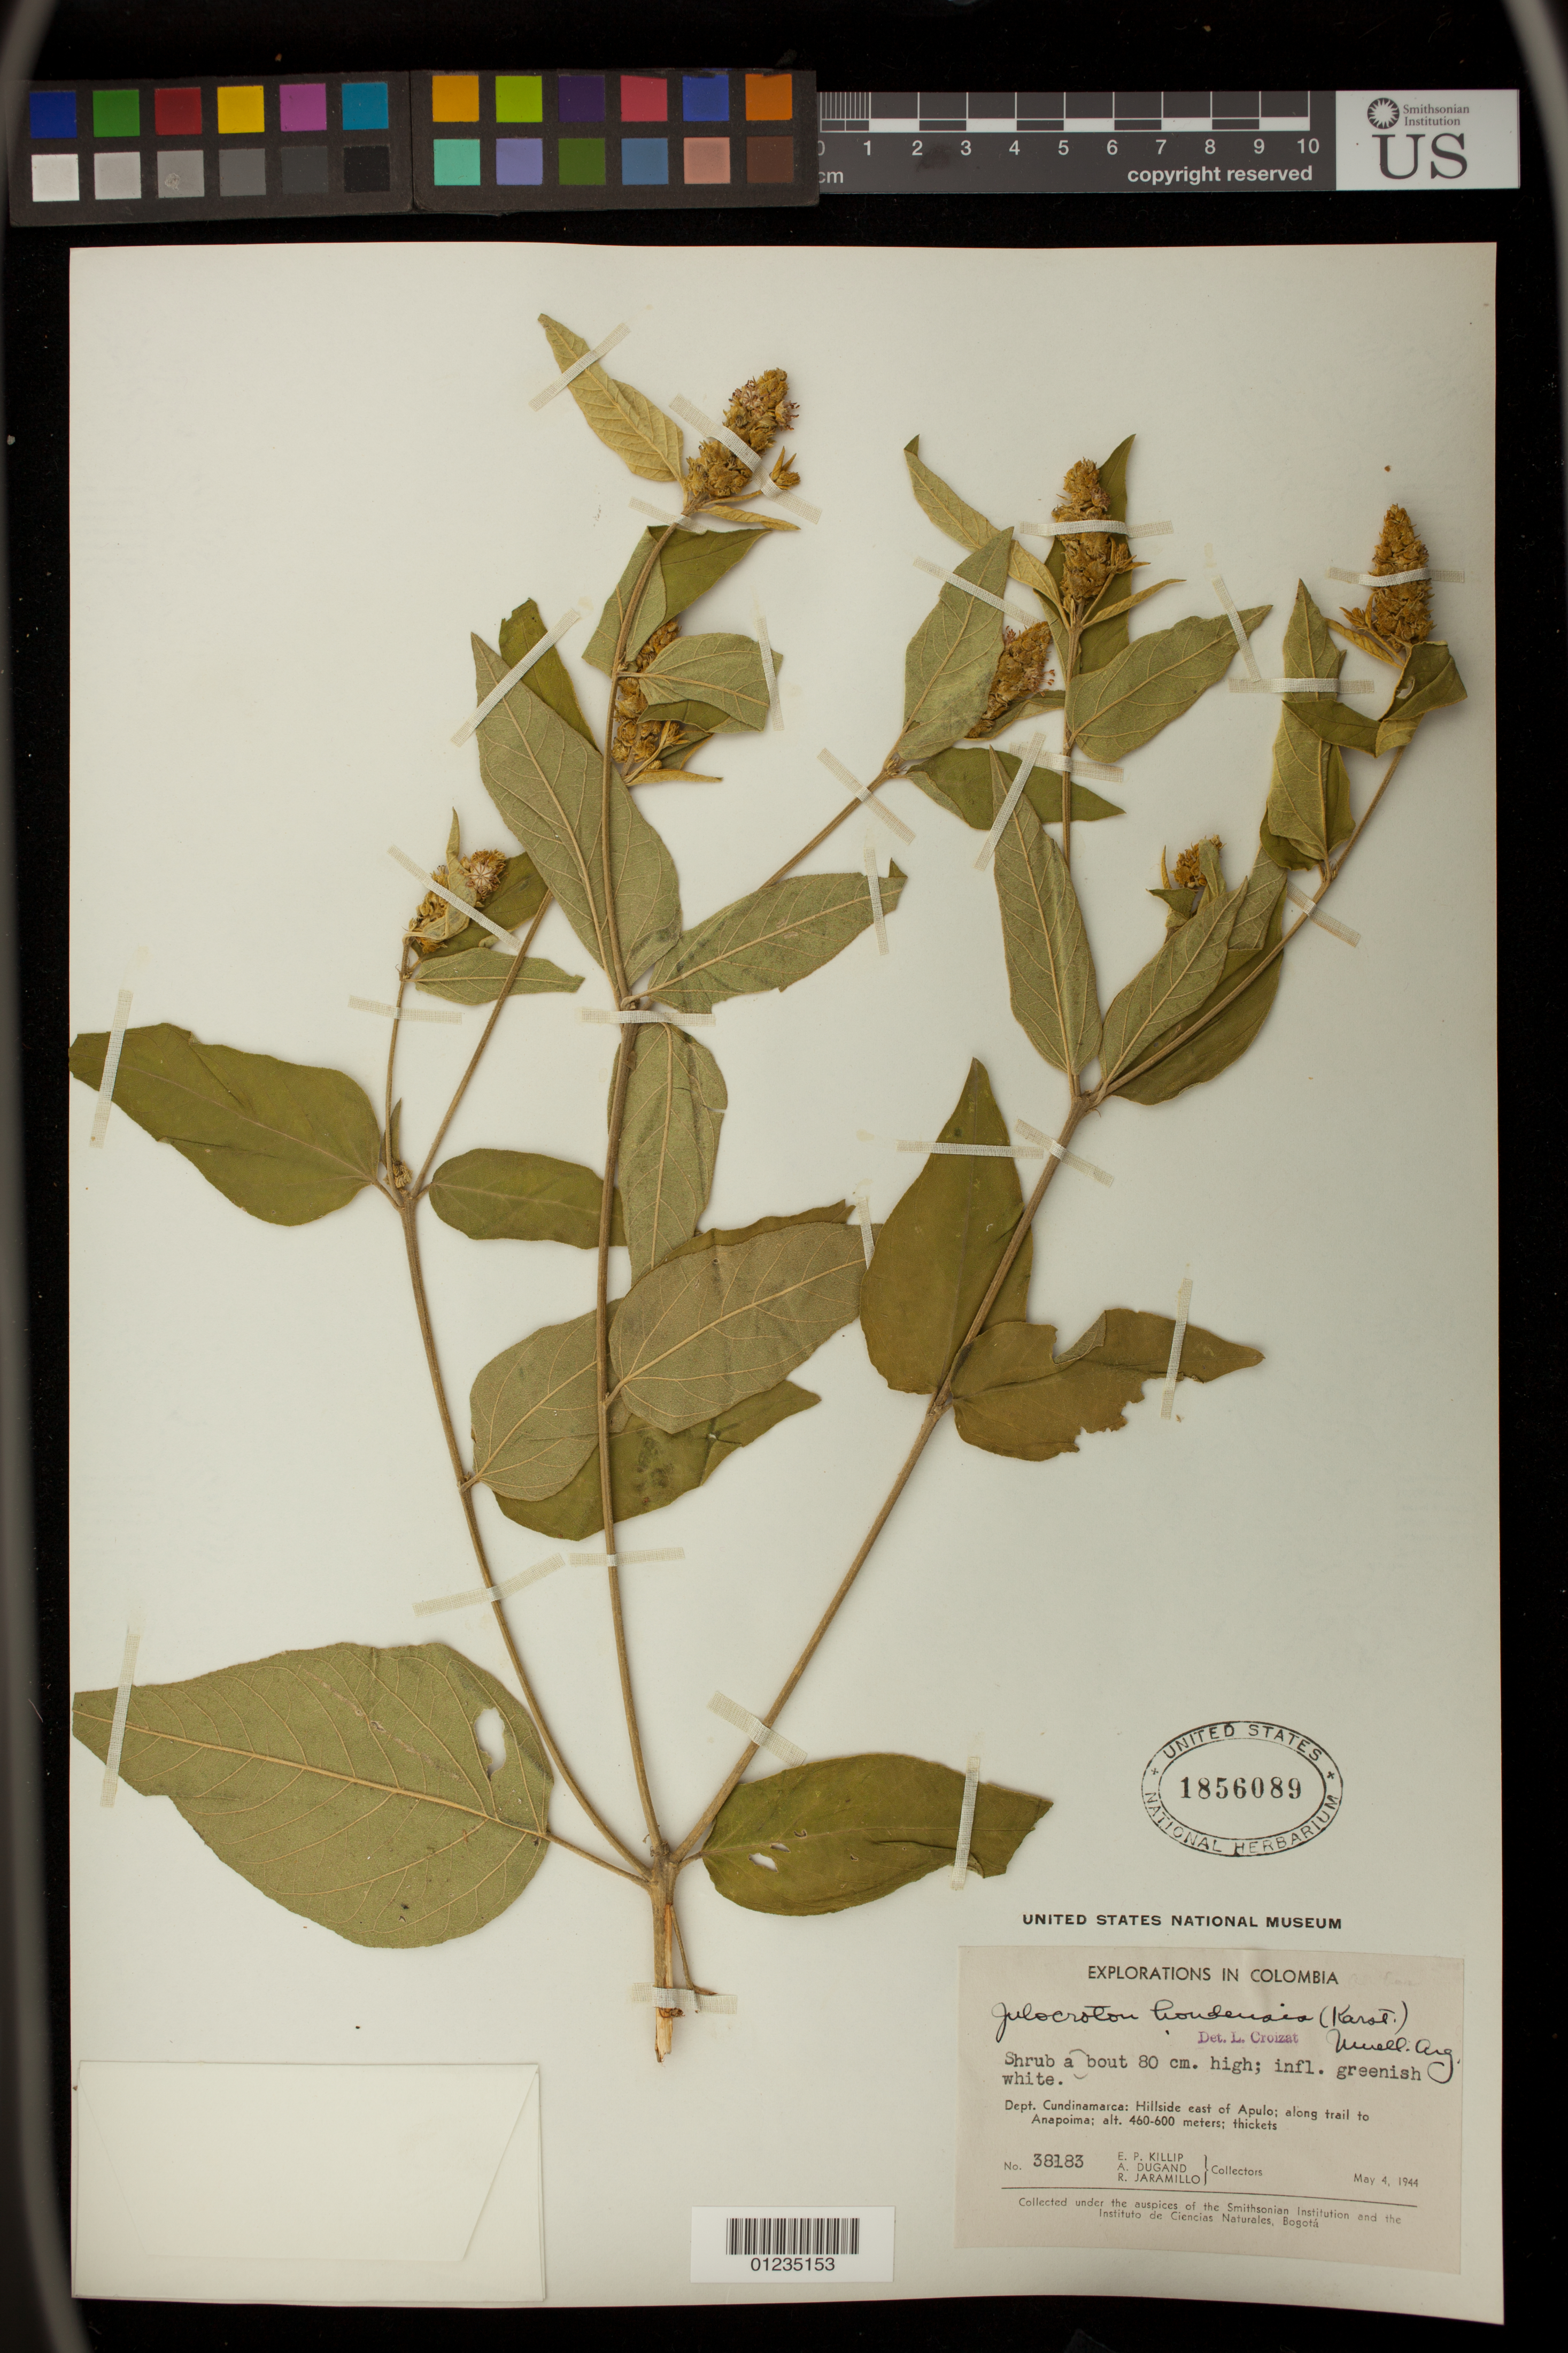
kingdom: Plantae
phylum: Tracheophyta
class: Magnoliopsida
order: Malpighiales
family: Euphorbiaceae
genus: Julocroton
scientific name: Julocroton hondensis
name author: (Karst.) Müll. Arg.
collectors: E. P. Killip, A. Dugand & R. Jaramillo M.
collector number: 38183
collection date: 1944-05-04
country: Colombia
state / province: Cundinamarca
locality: Hillside east of Apulo; along trail to Anapoima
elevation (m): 460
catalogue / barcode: US 1856089